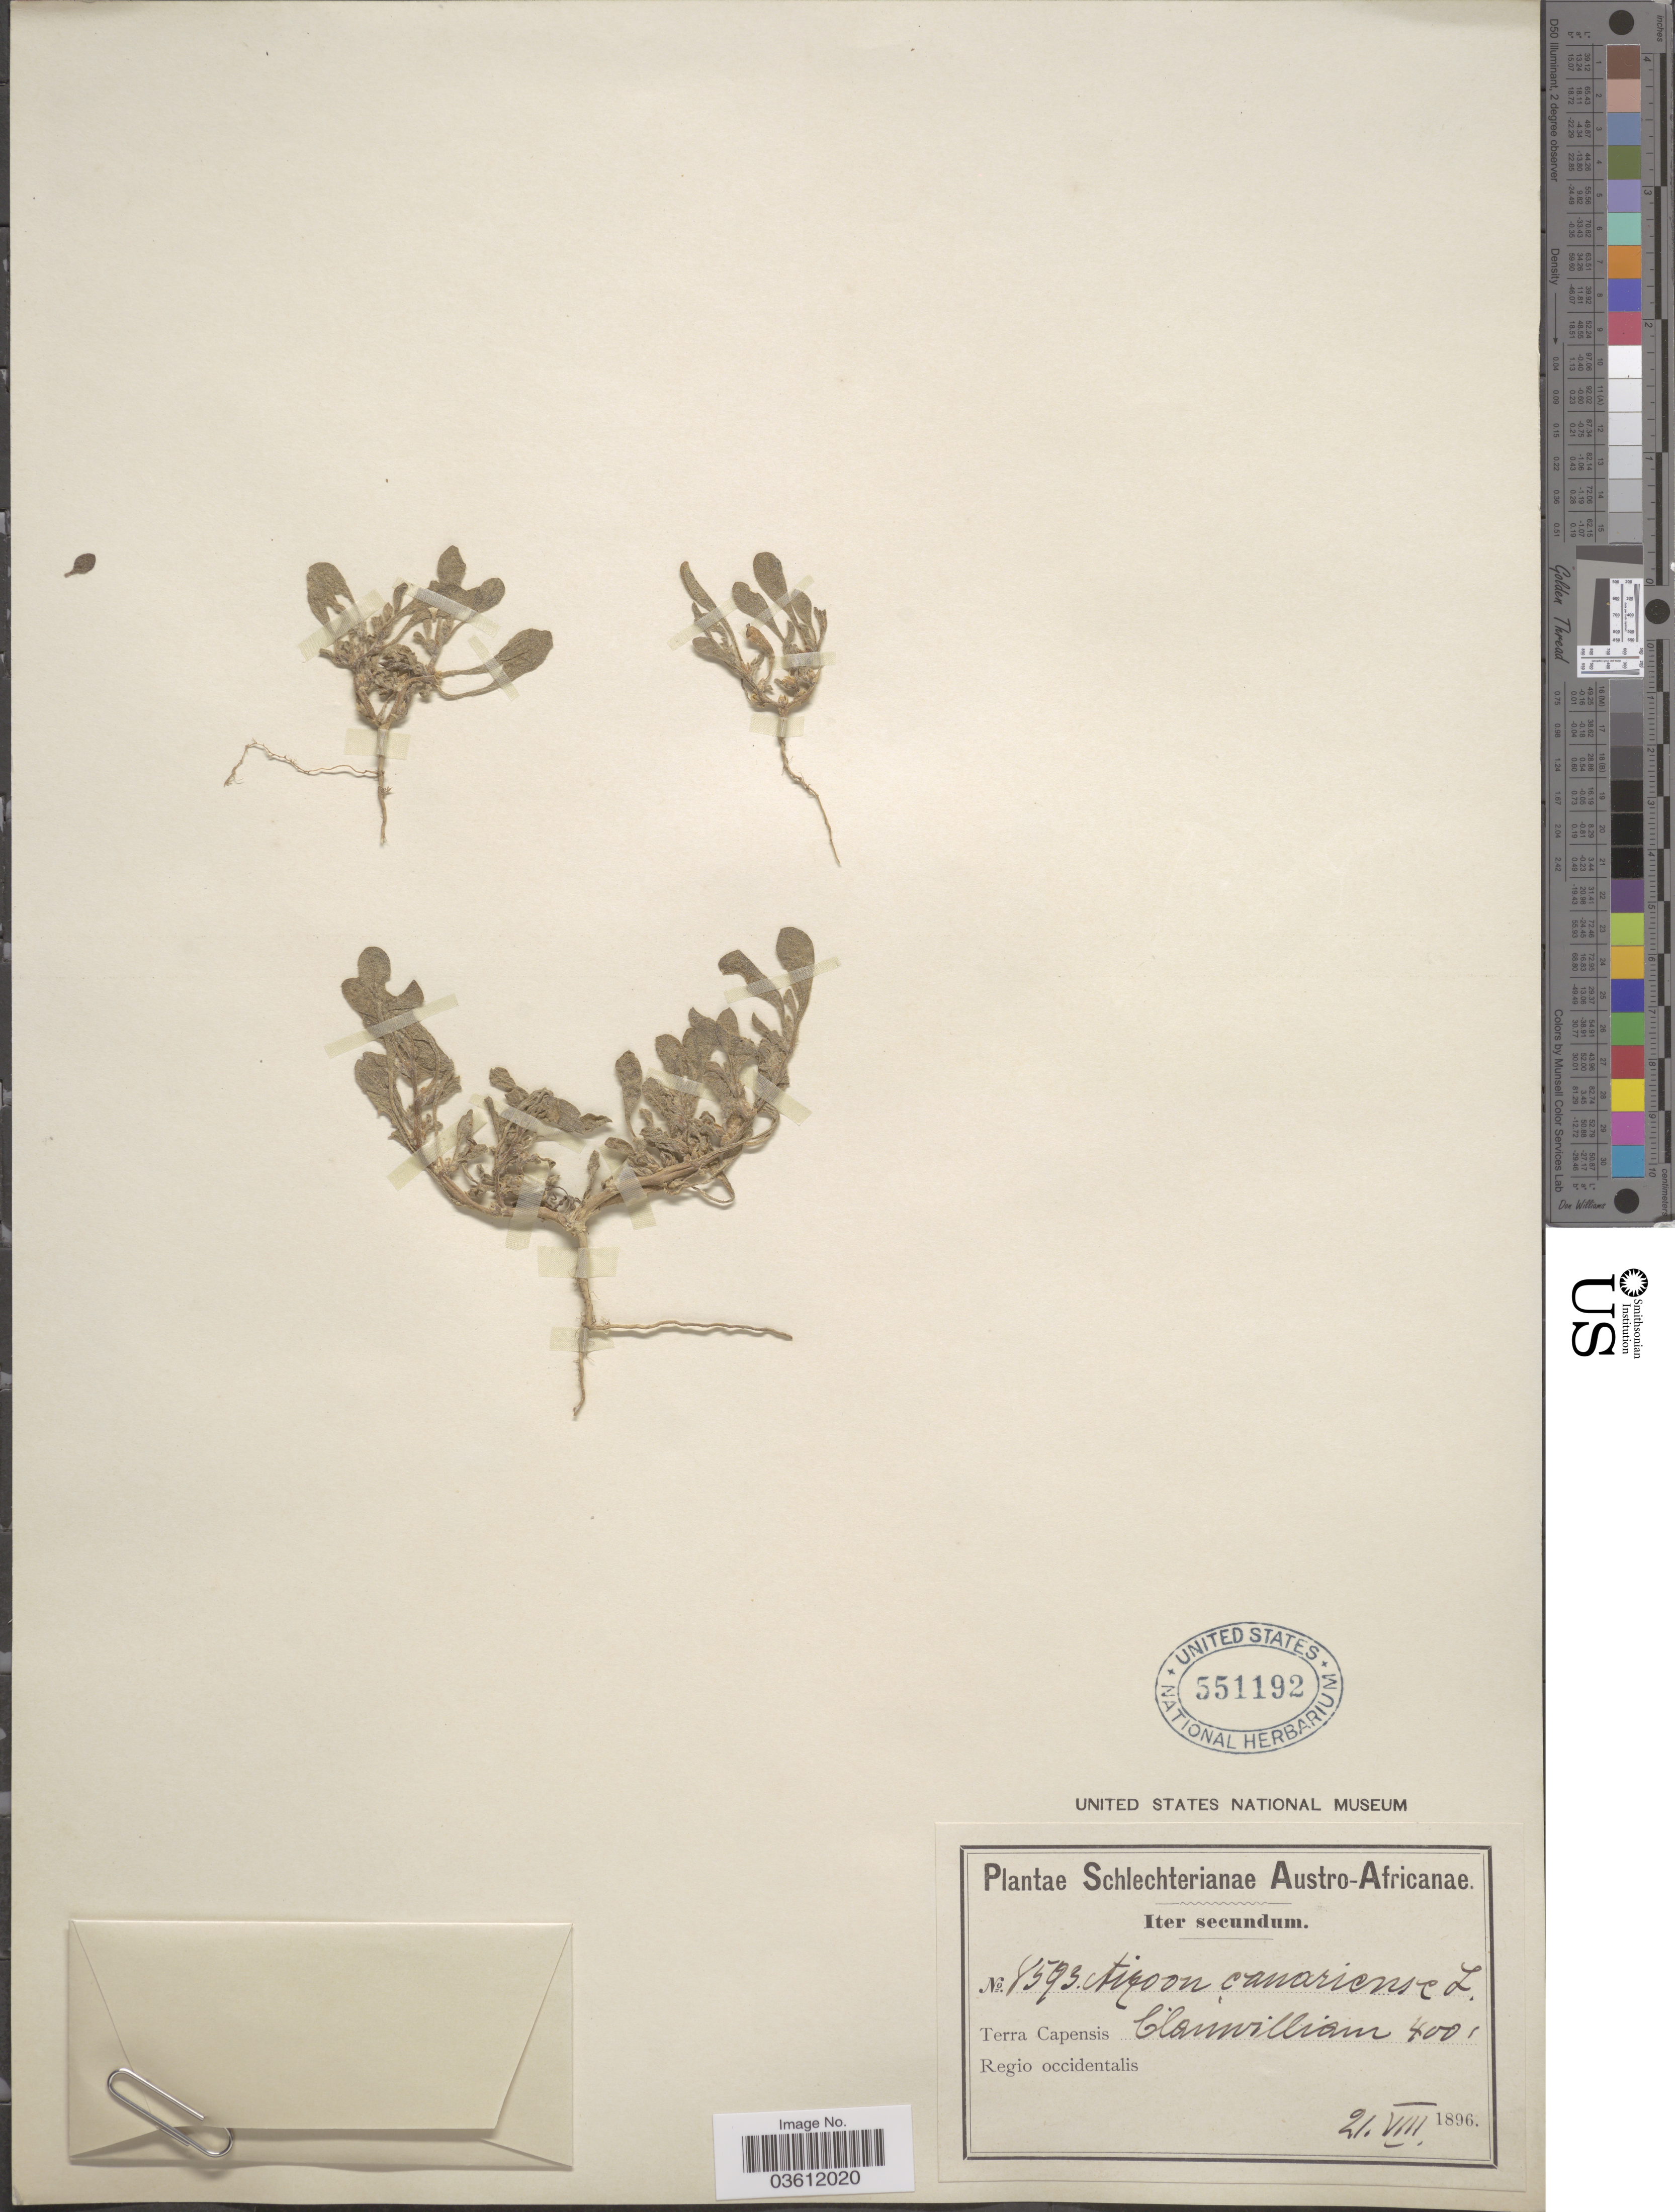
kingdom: Plantae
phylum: Tracheophyta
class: Magnoliopsida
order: Caryophyllales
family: Aizoaceae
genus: Aizoon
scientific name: Aizoon canariense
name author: L.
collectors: Schlechter, --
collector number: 8593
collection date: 1896-08-21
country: South Africa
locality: Austro-Africanae. Terra Capensis Clanwilliam. Regio occidentalis.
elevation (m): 122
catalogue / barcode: US 551192